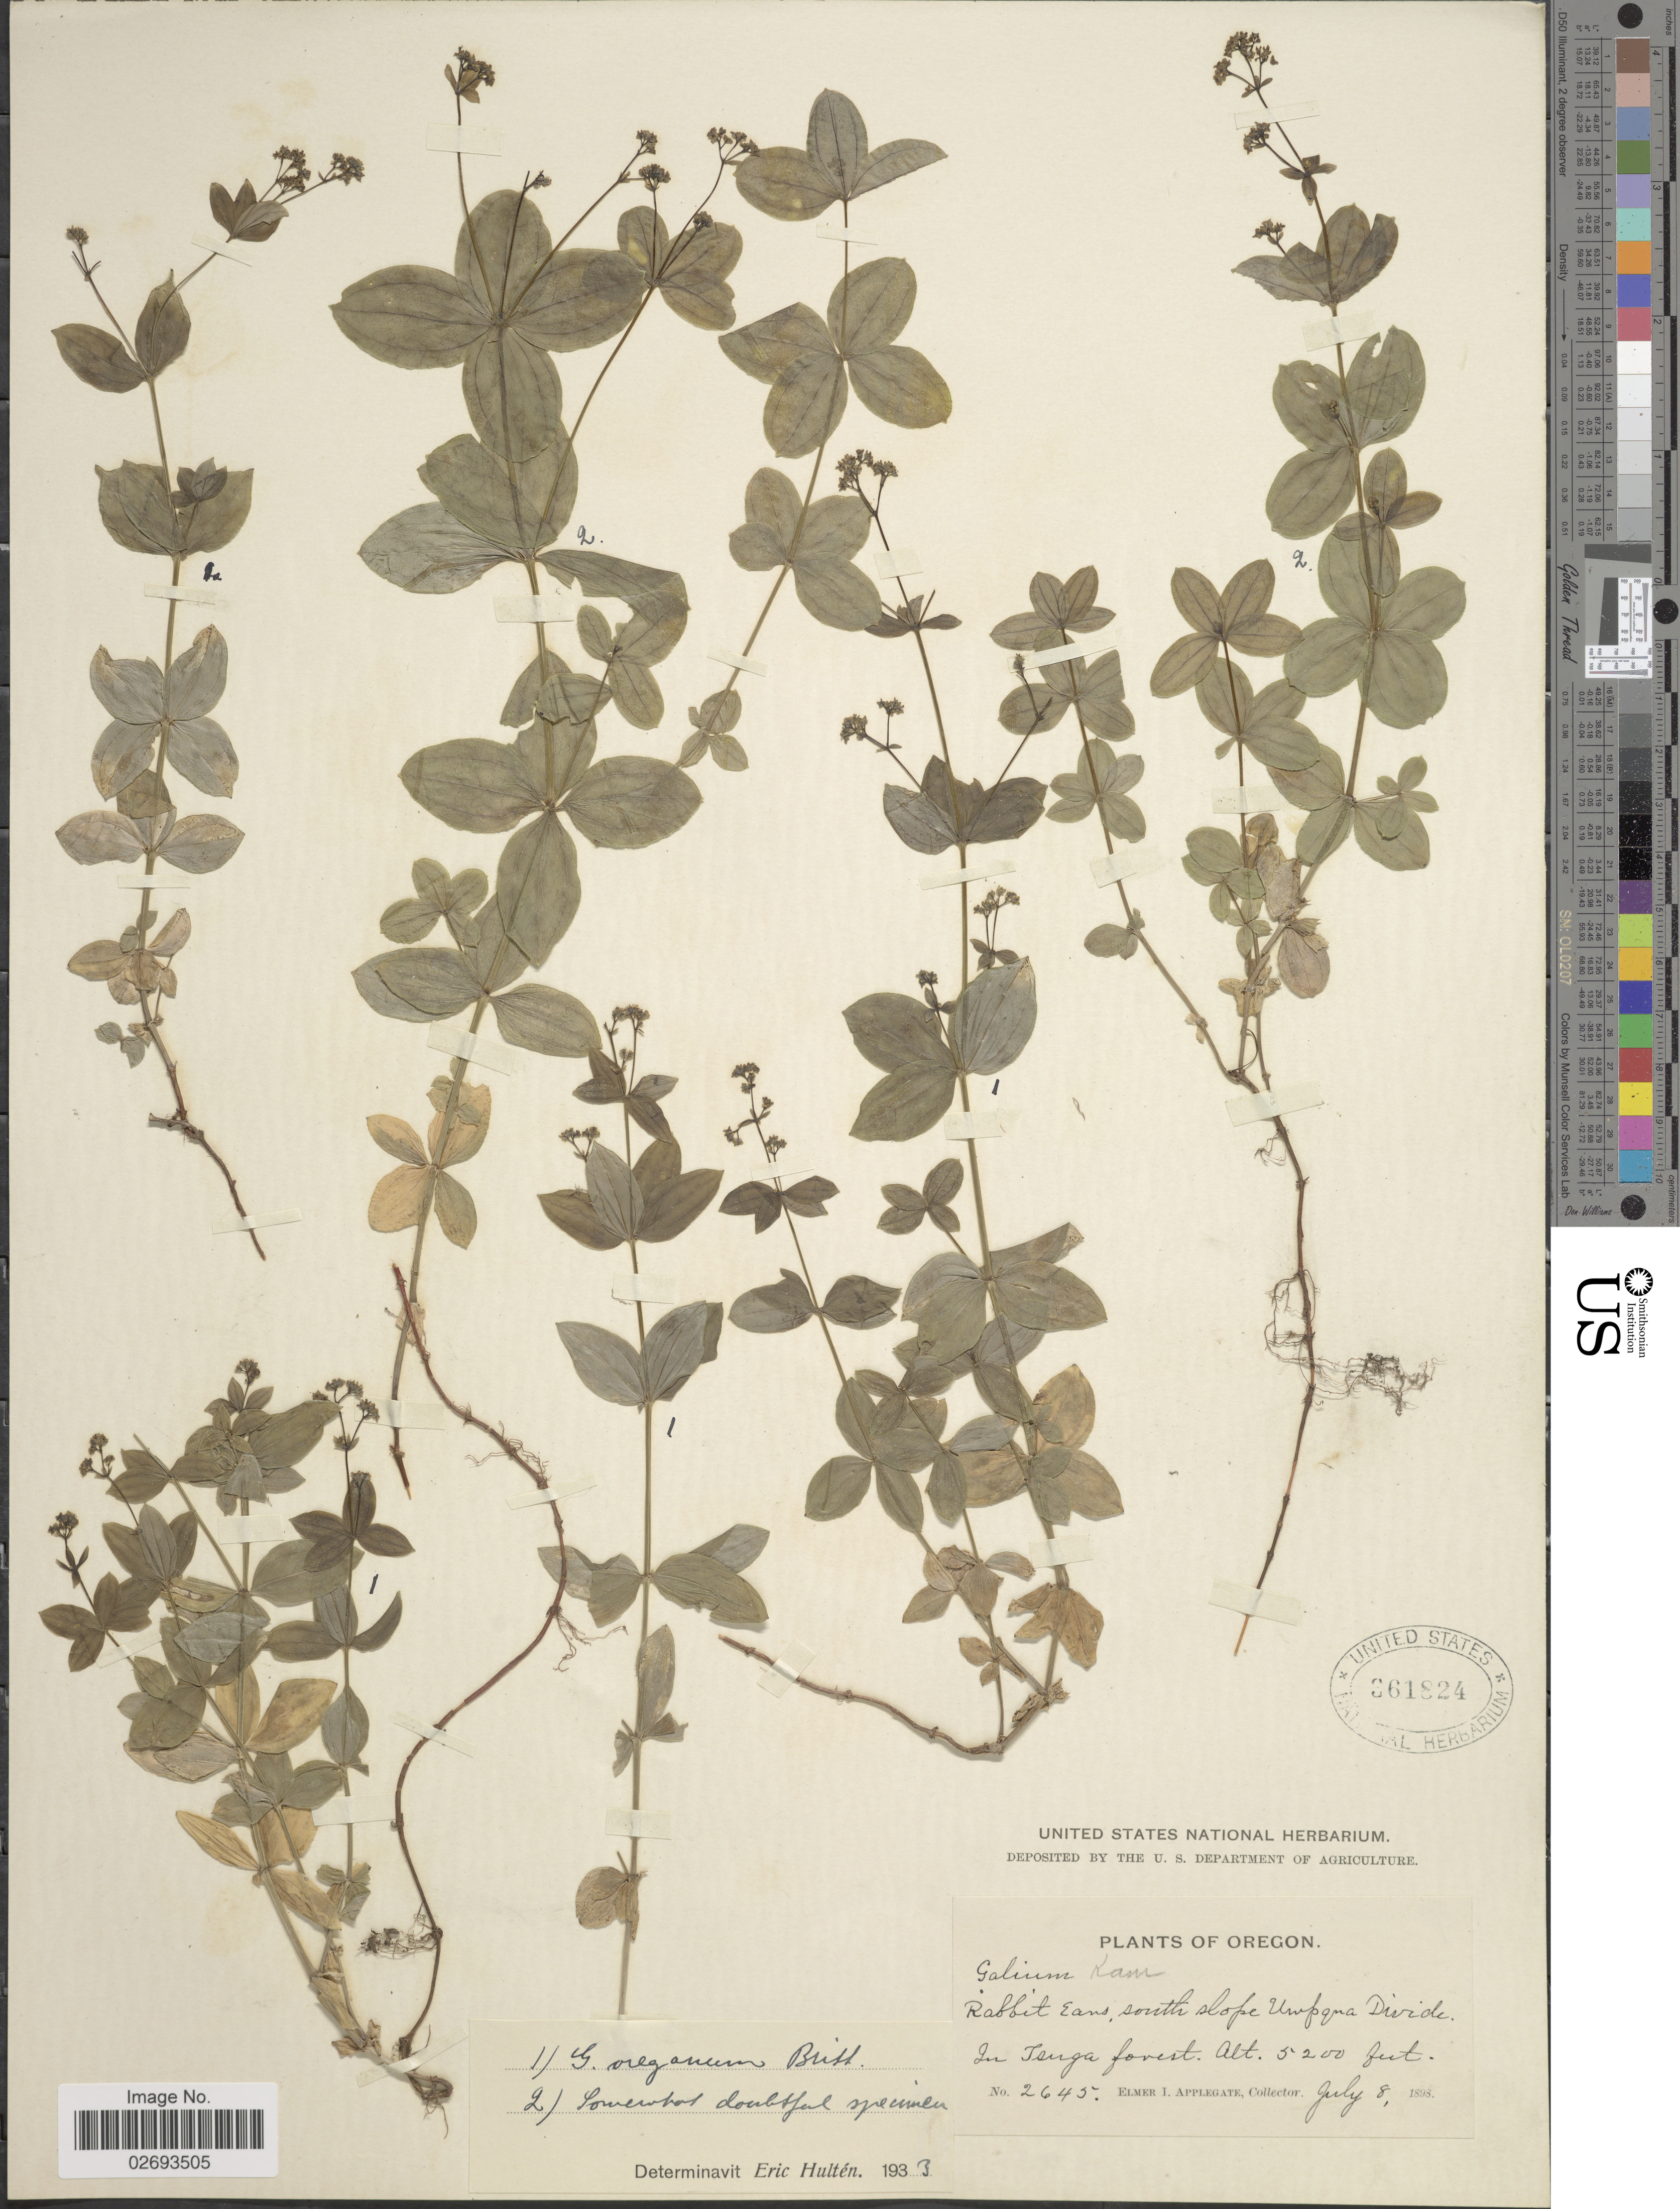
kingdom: Plantae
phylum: Tracheophyta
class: Magnoliopsida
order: Gentianales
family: Rubiaceae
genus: Galium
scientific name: Galium oreganum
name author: Britton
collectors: E. I. Applegate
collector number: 2645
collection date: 1898-07-08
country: United States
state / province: Oregon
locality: Rabbit Ears, south slope Umpqua Divide. In Tsuga Forest.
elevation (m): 1585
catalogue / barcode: US 361824